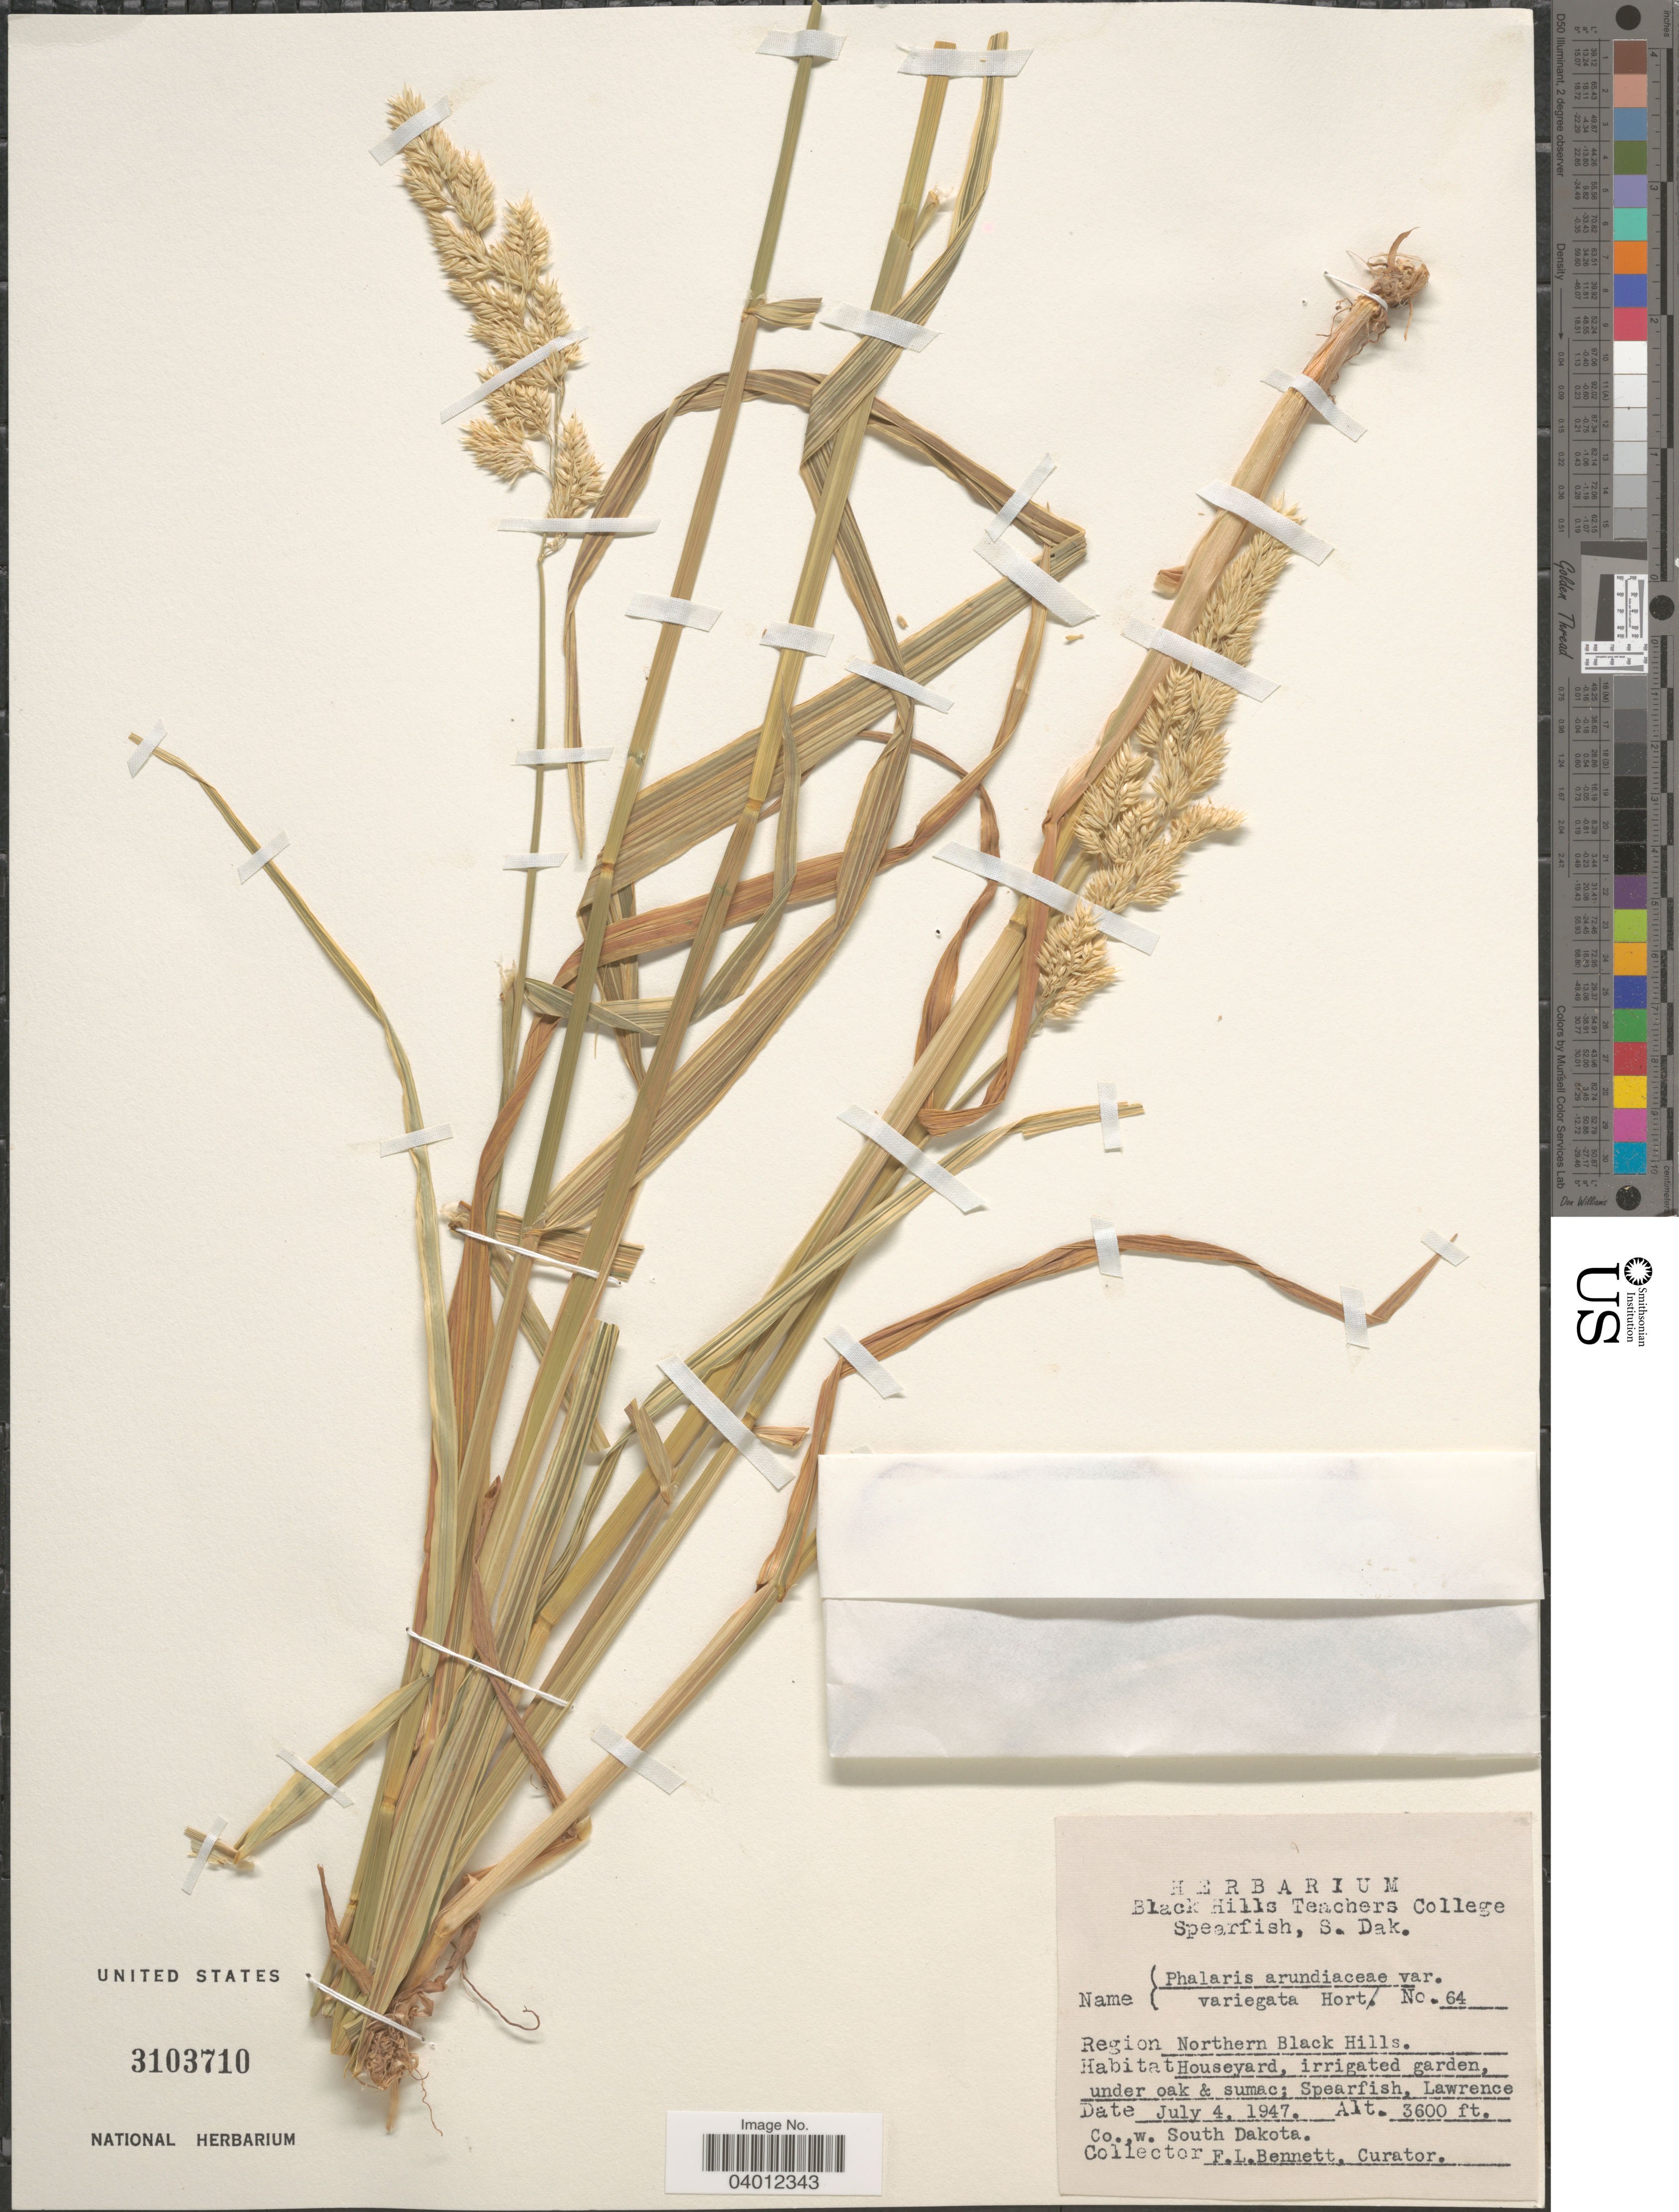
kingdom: Plantae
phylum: Tracheophyta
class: Liliopsida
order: Poales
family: Poaceae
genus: Phalaris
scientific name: Phalaris arundinacea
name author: L.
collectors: F. Bennett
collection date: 1947-07-04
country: United States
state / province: South Dakota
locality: Region Northern Black Hills. Houseyard, irrigated garden, under oak & sumac; Spearfish, Lawrence Co., w. South Dakota.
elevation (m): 1097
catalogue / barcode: US 3103710